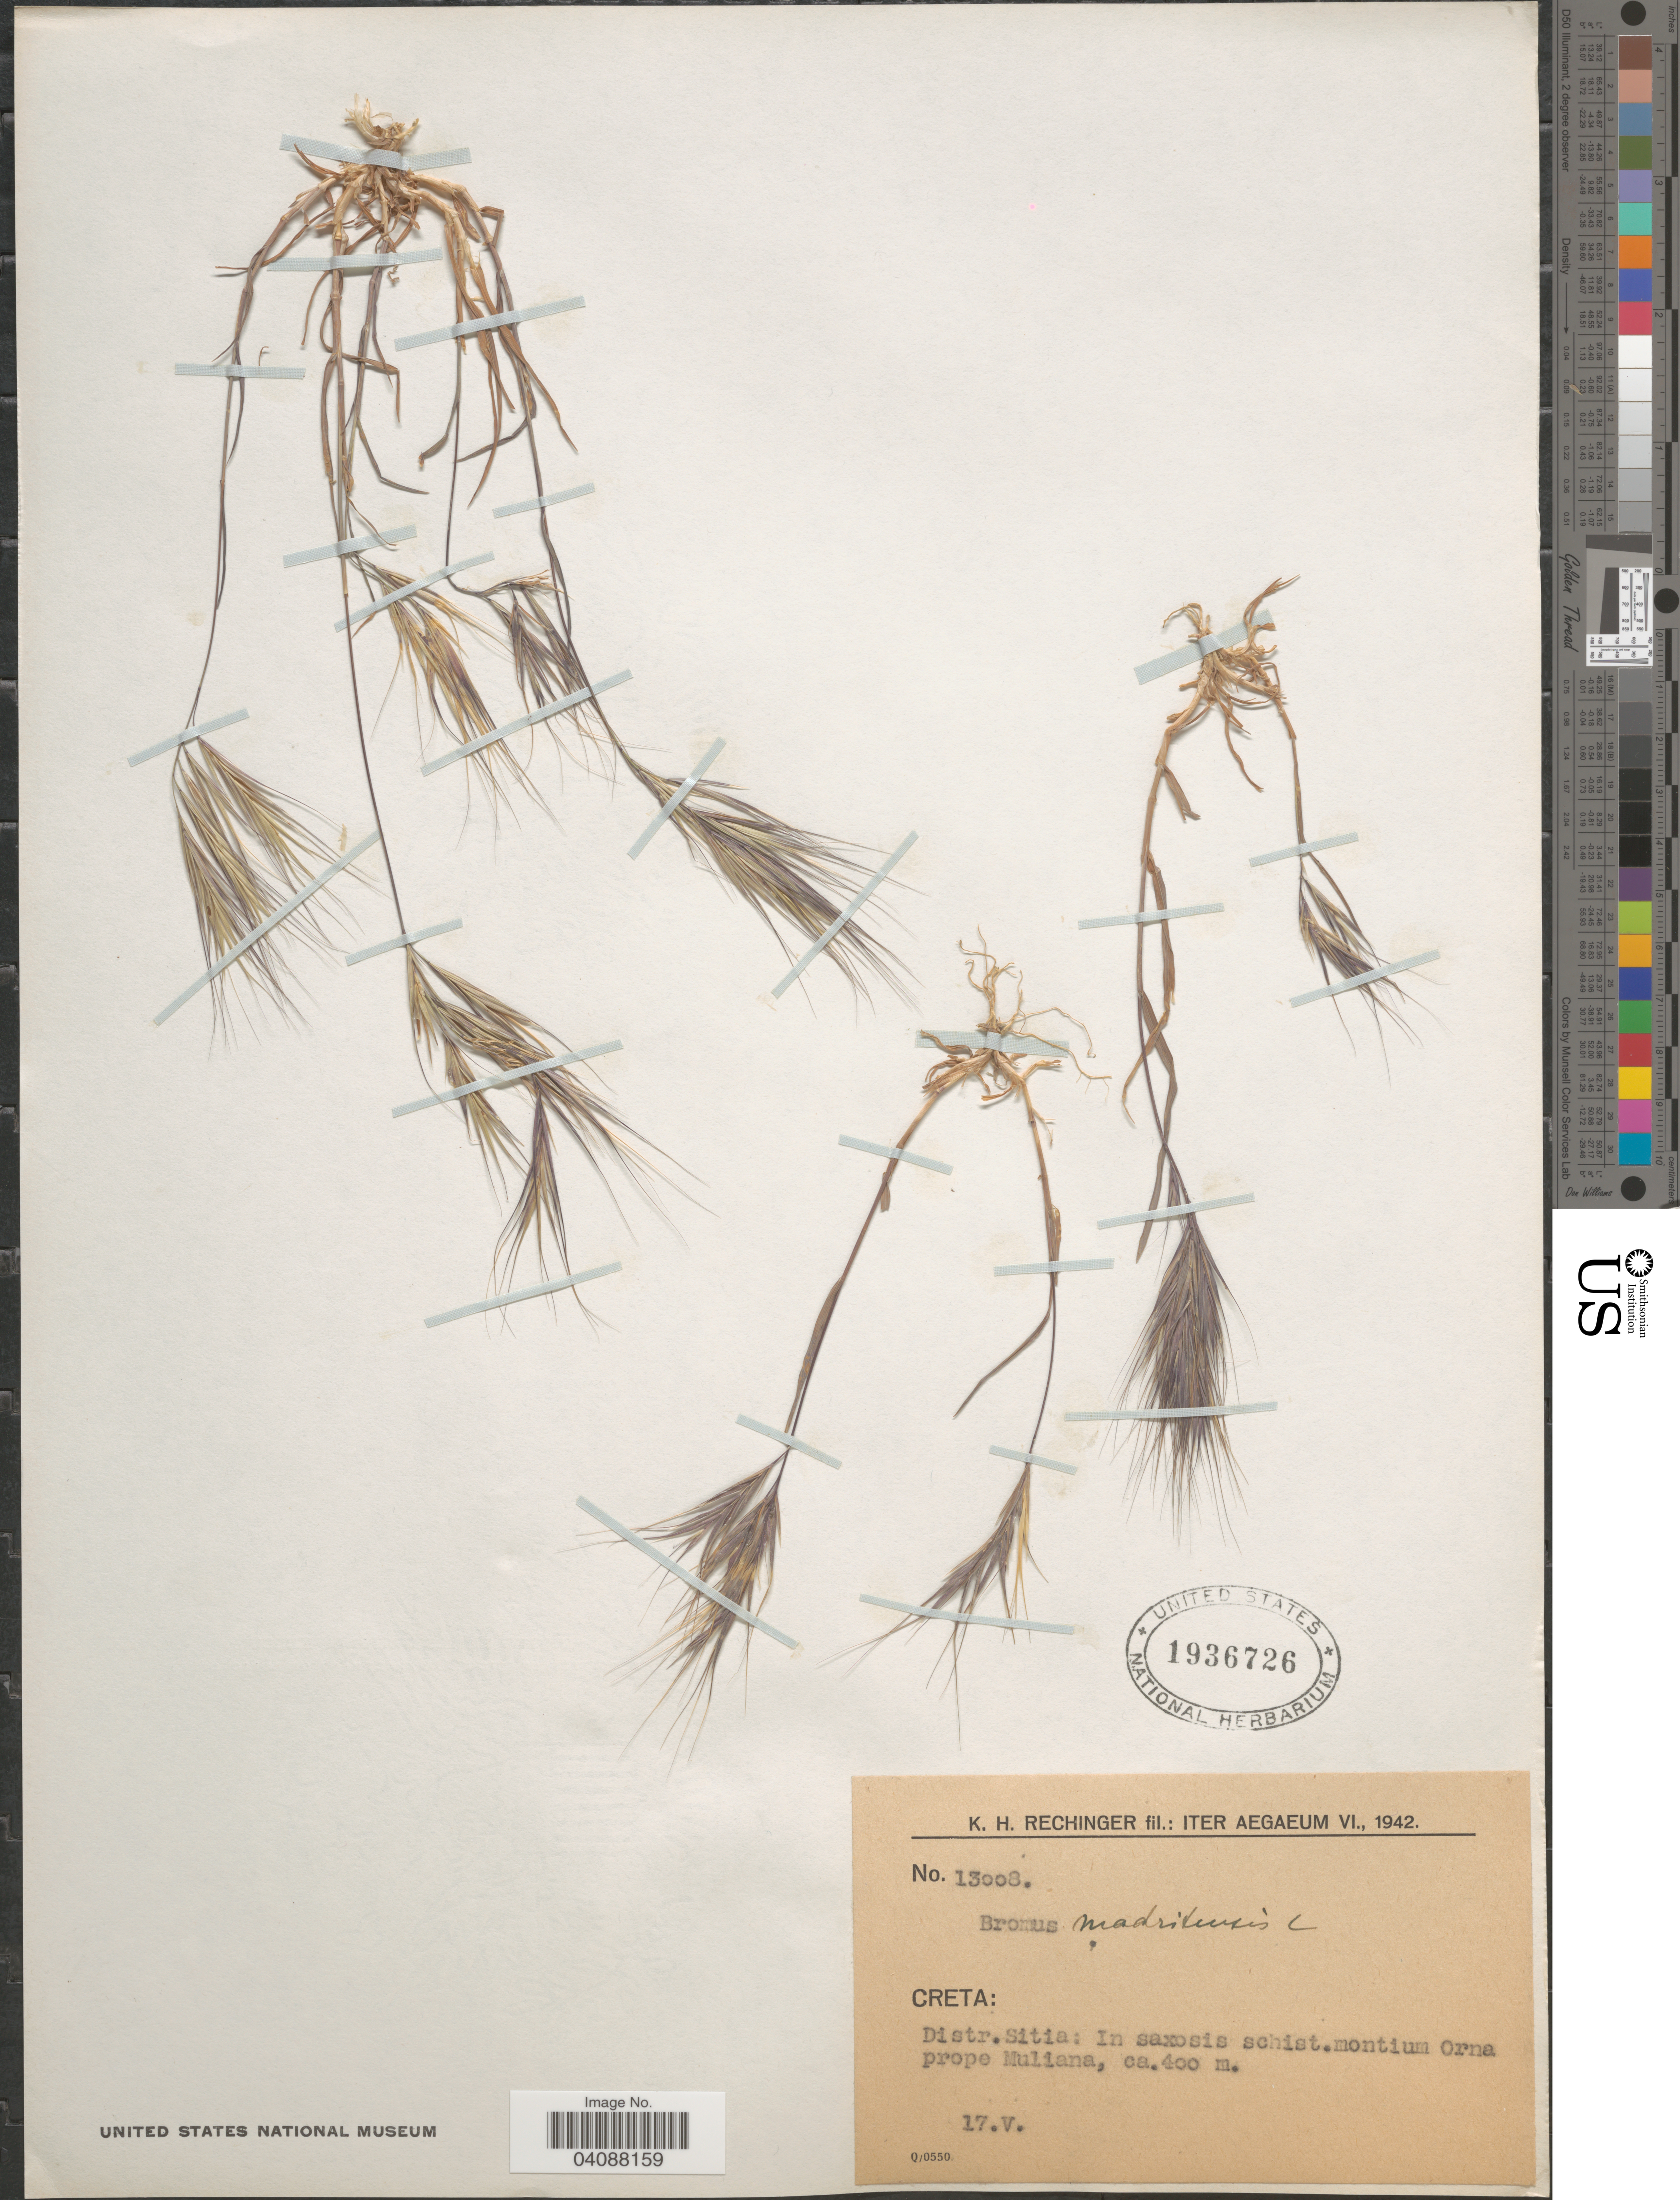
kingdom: Plantae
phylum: Tracheophyta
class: Liliopsida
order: Poales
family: Poaceae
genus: Bromus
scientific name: Bromus madritensis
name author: L.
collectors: K. H. Rechinger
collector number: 13008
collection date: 1942-05-17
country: Greece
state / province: Crete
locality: Iter Aegaeum VI., 1942. Creta: Distr. Sitia: In saxosis schist. montium Orna porpe Muliana.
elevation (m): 400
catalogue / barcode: US 1936726